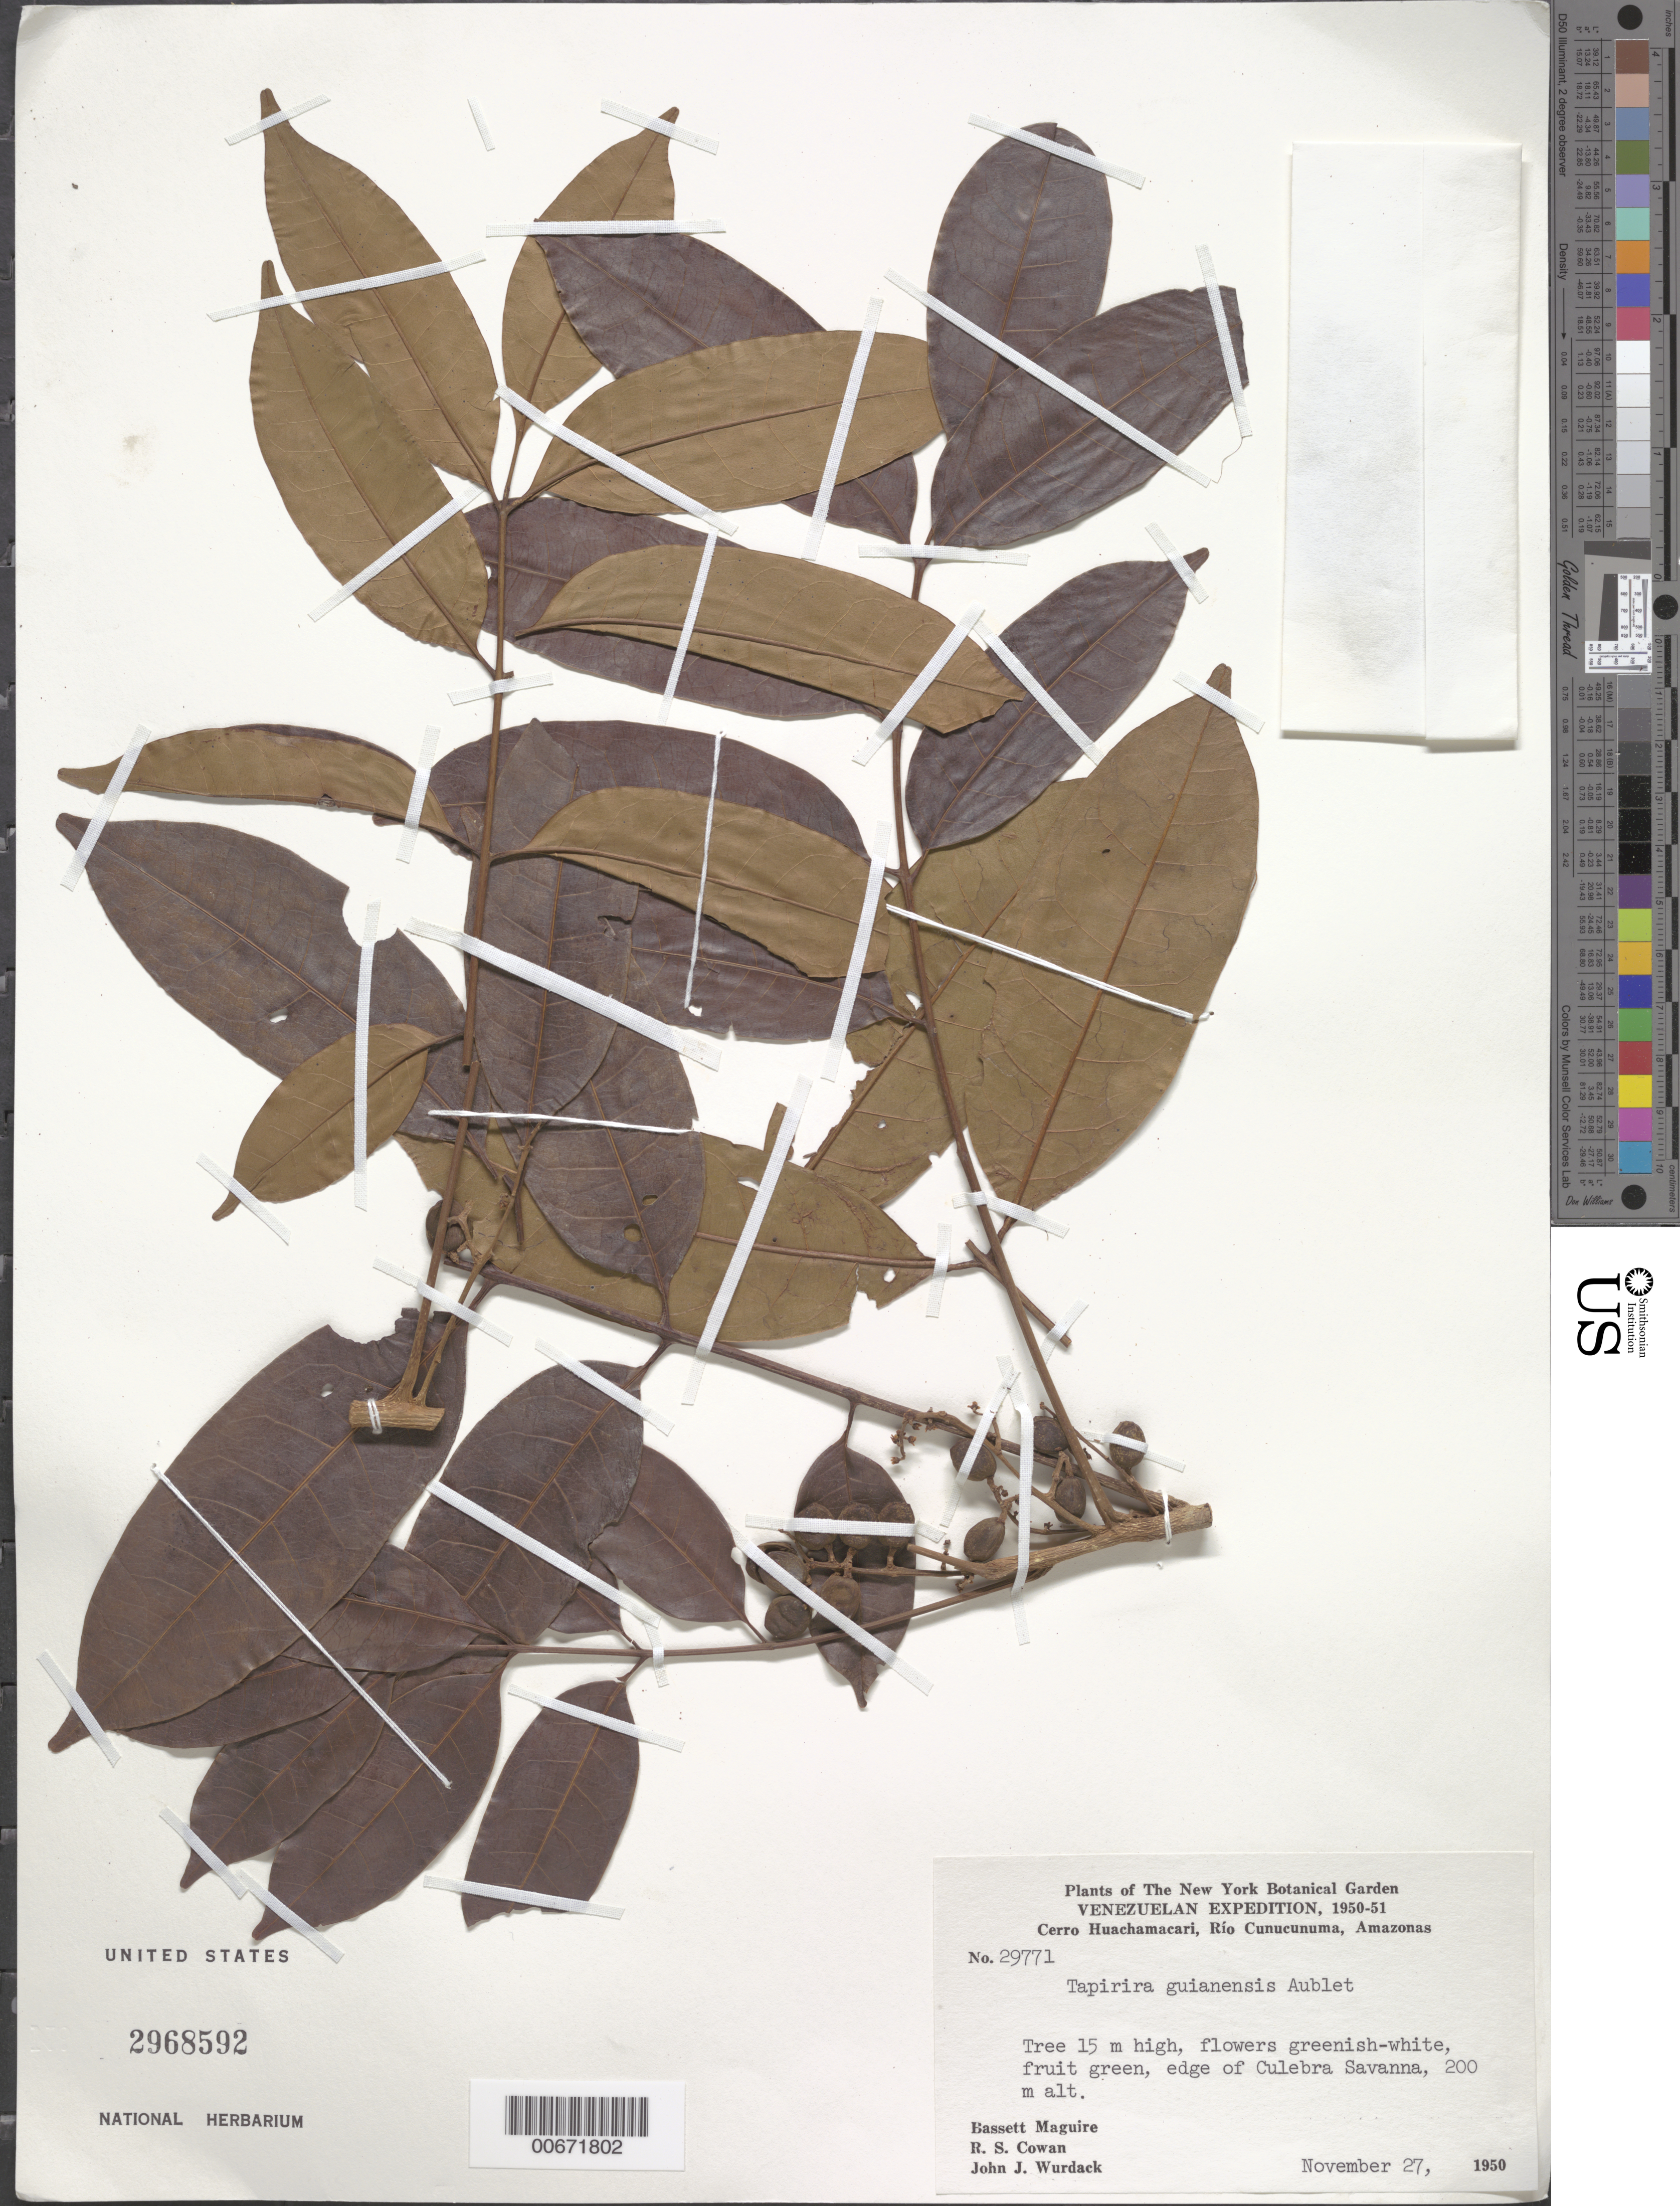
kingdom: Plantae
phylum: Tracheophyta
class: Magnoliopsida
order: Sapindales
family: Anacardiaceae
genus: Tapirira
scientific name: Tapirira guianensis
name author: Aubl.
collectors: B. Maguire, R. S. Cowan & J. J. Wurdack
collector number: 29771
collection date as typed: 27-Nov-50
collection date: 1950-11-27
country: Venezuela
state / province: Amazonas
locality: Cerro Huachamacari, Río Cunucunuma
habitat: Edge of Culebra Savanna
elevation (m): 200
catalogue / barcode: US 2968592